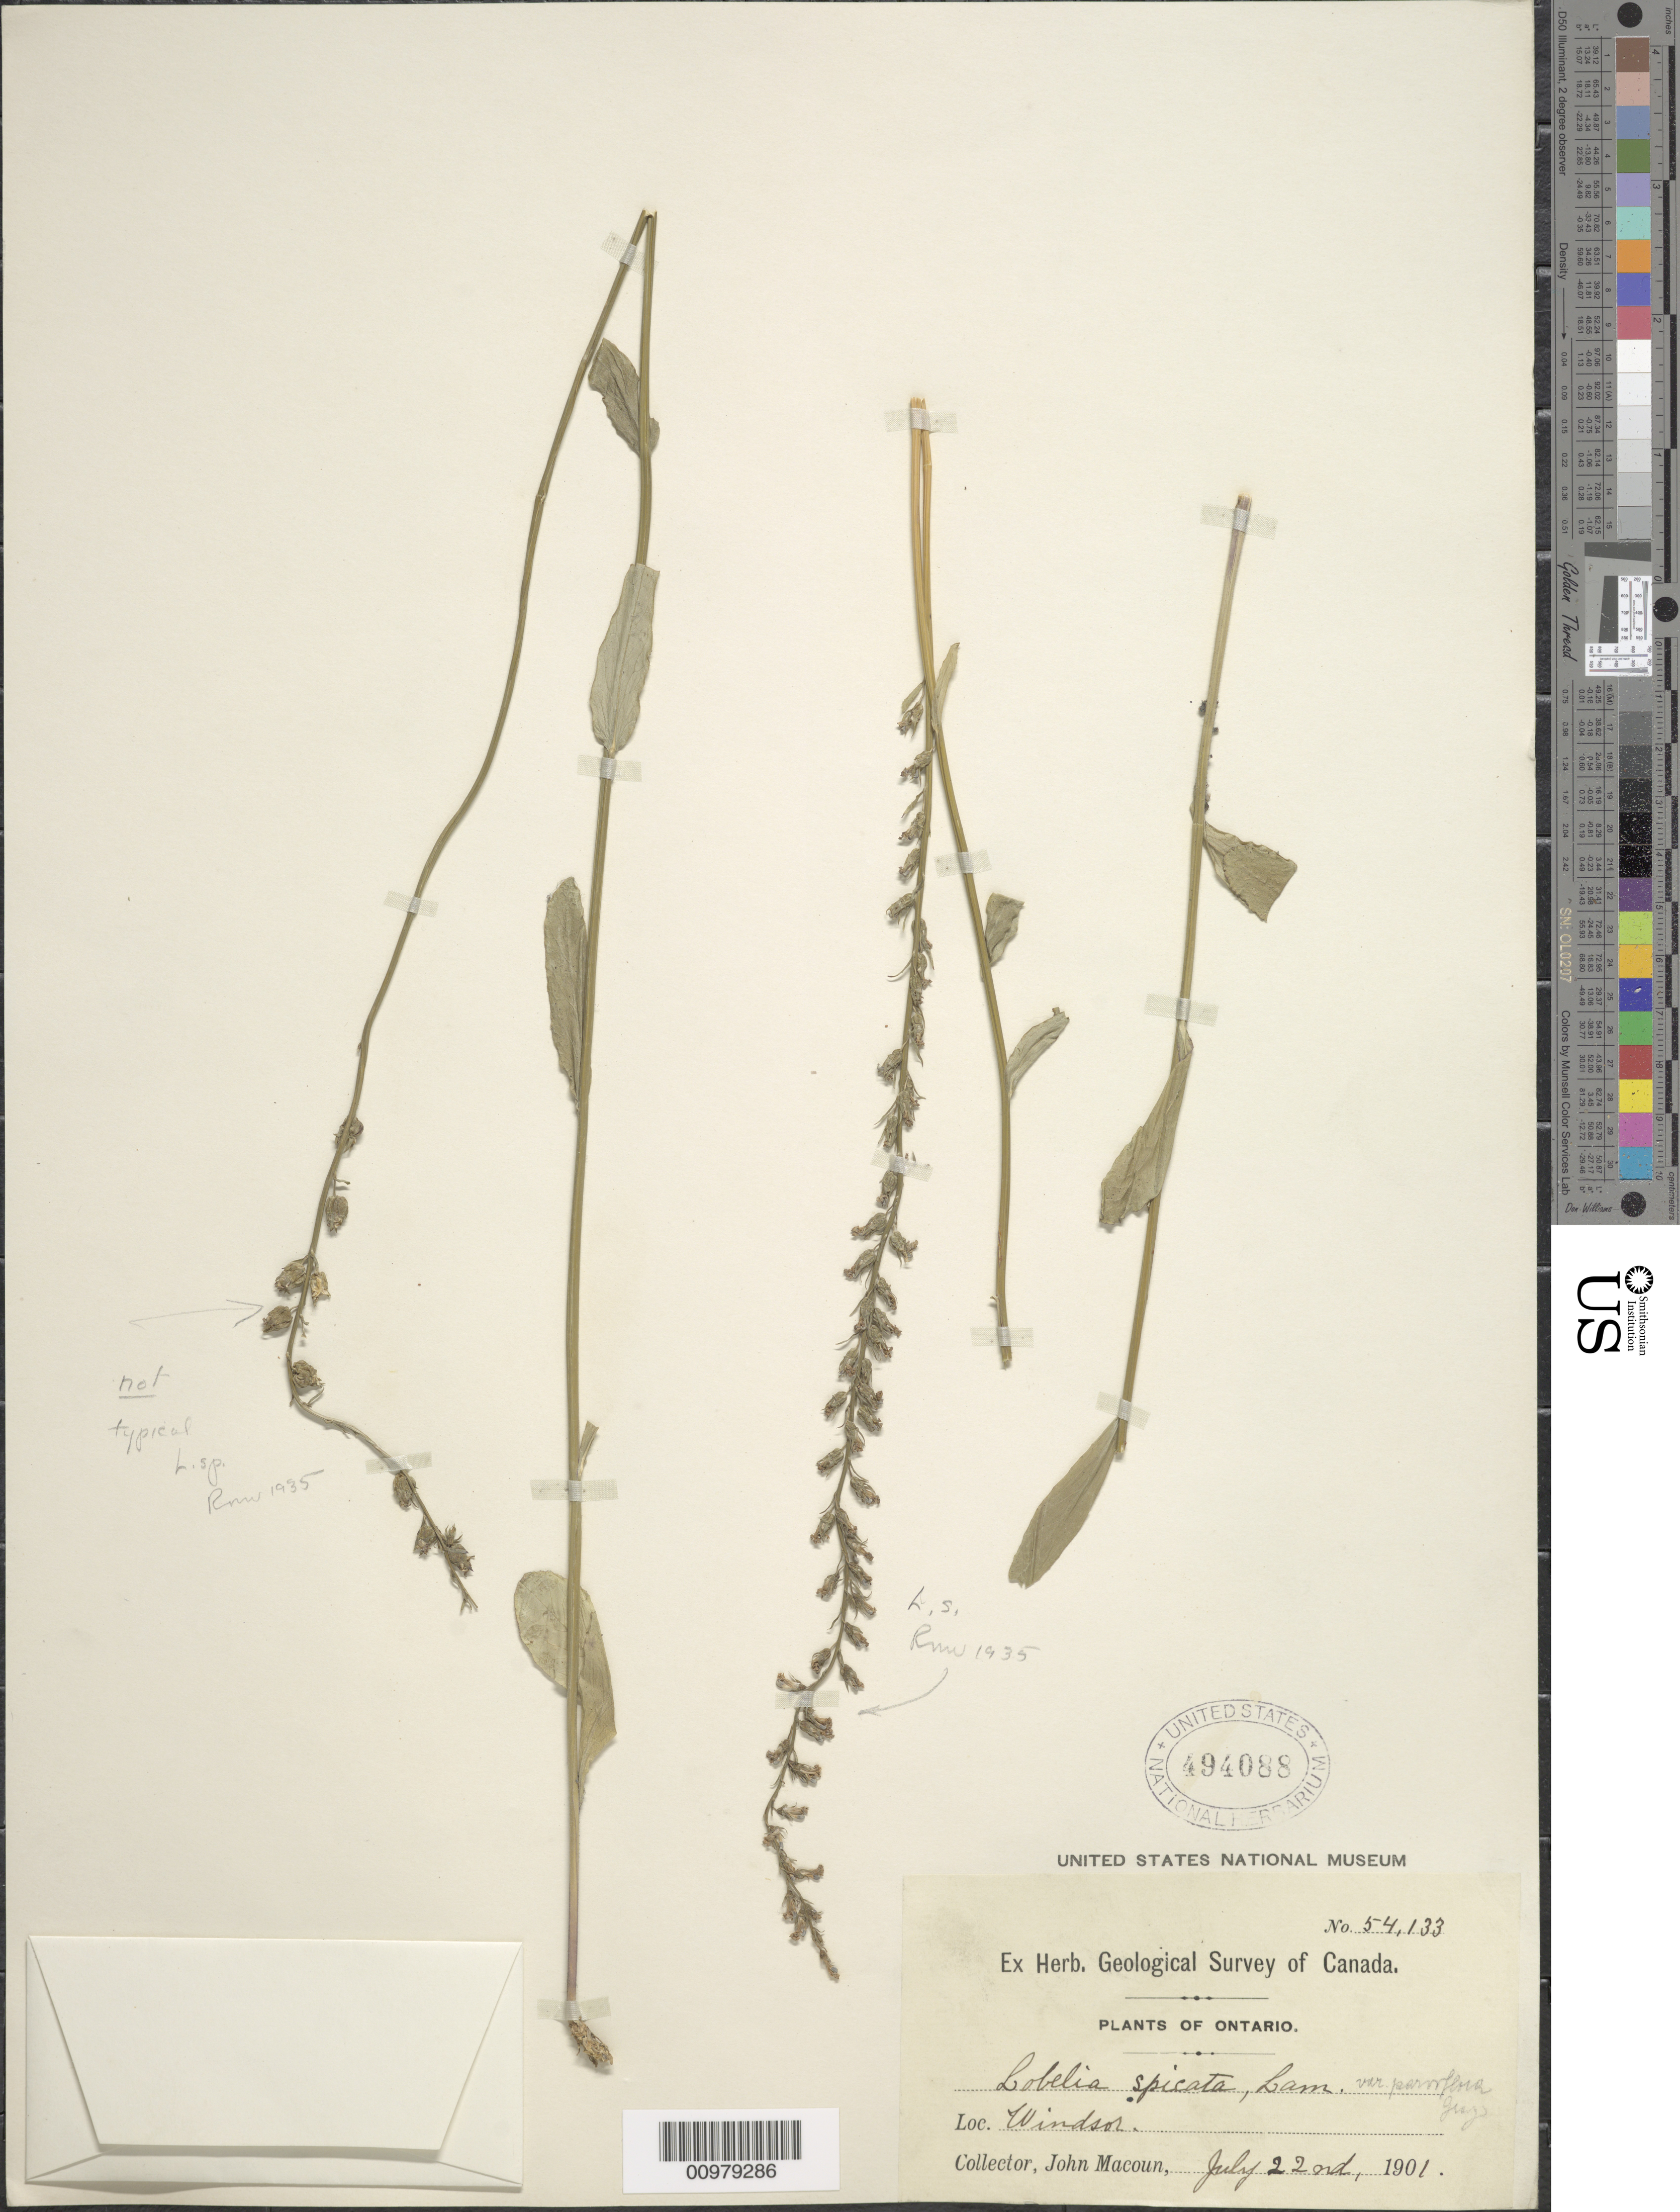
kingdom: Plantae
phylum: Tracheophyta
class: Magnoliopsida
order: Asterales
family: Campanulaceae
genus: Lobelia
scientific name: Lobelia spicata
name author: Lam.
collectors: J. M. Macoun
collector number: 54133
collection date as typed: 22 Jul 1901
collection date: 1901-07-22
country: Canada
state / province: British Columbia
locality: Windsor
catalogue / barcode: US 494088